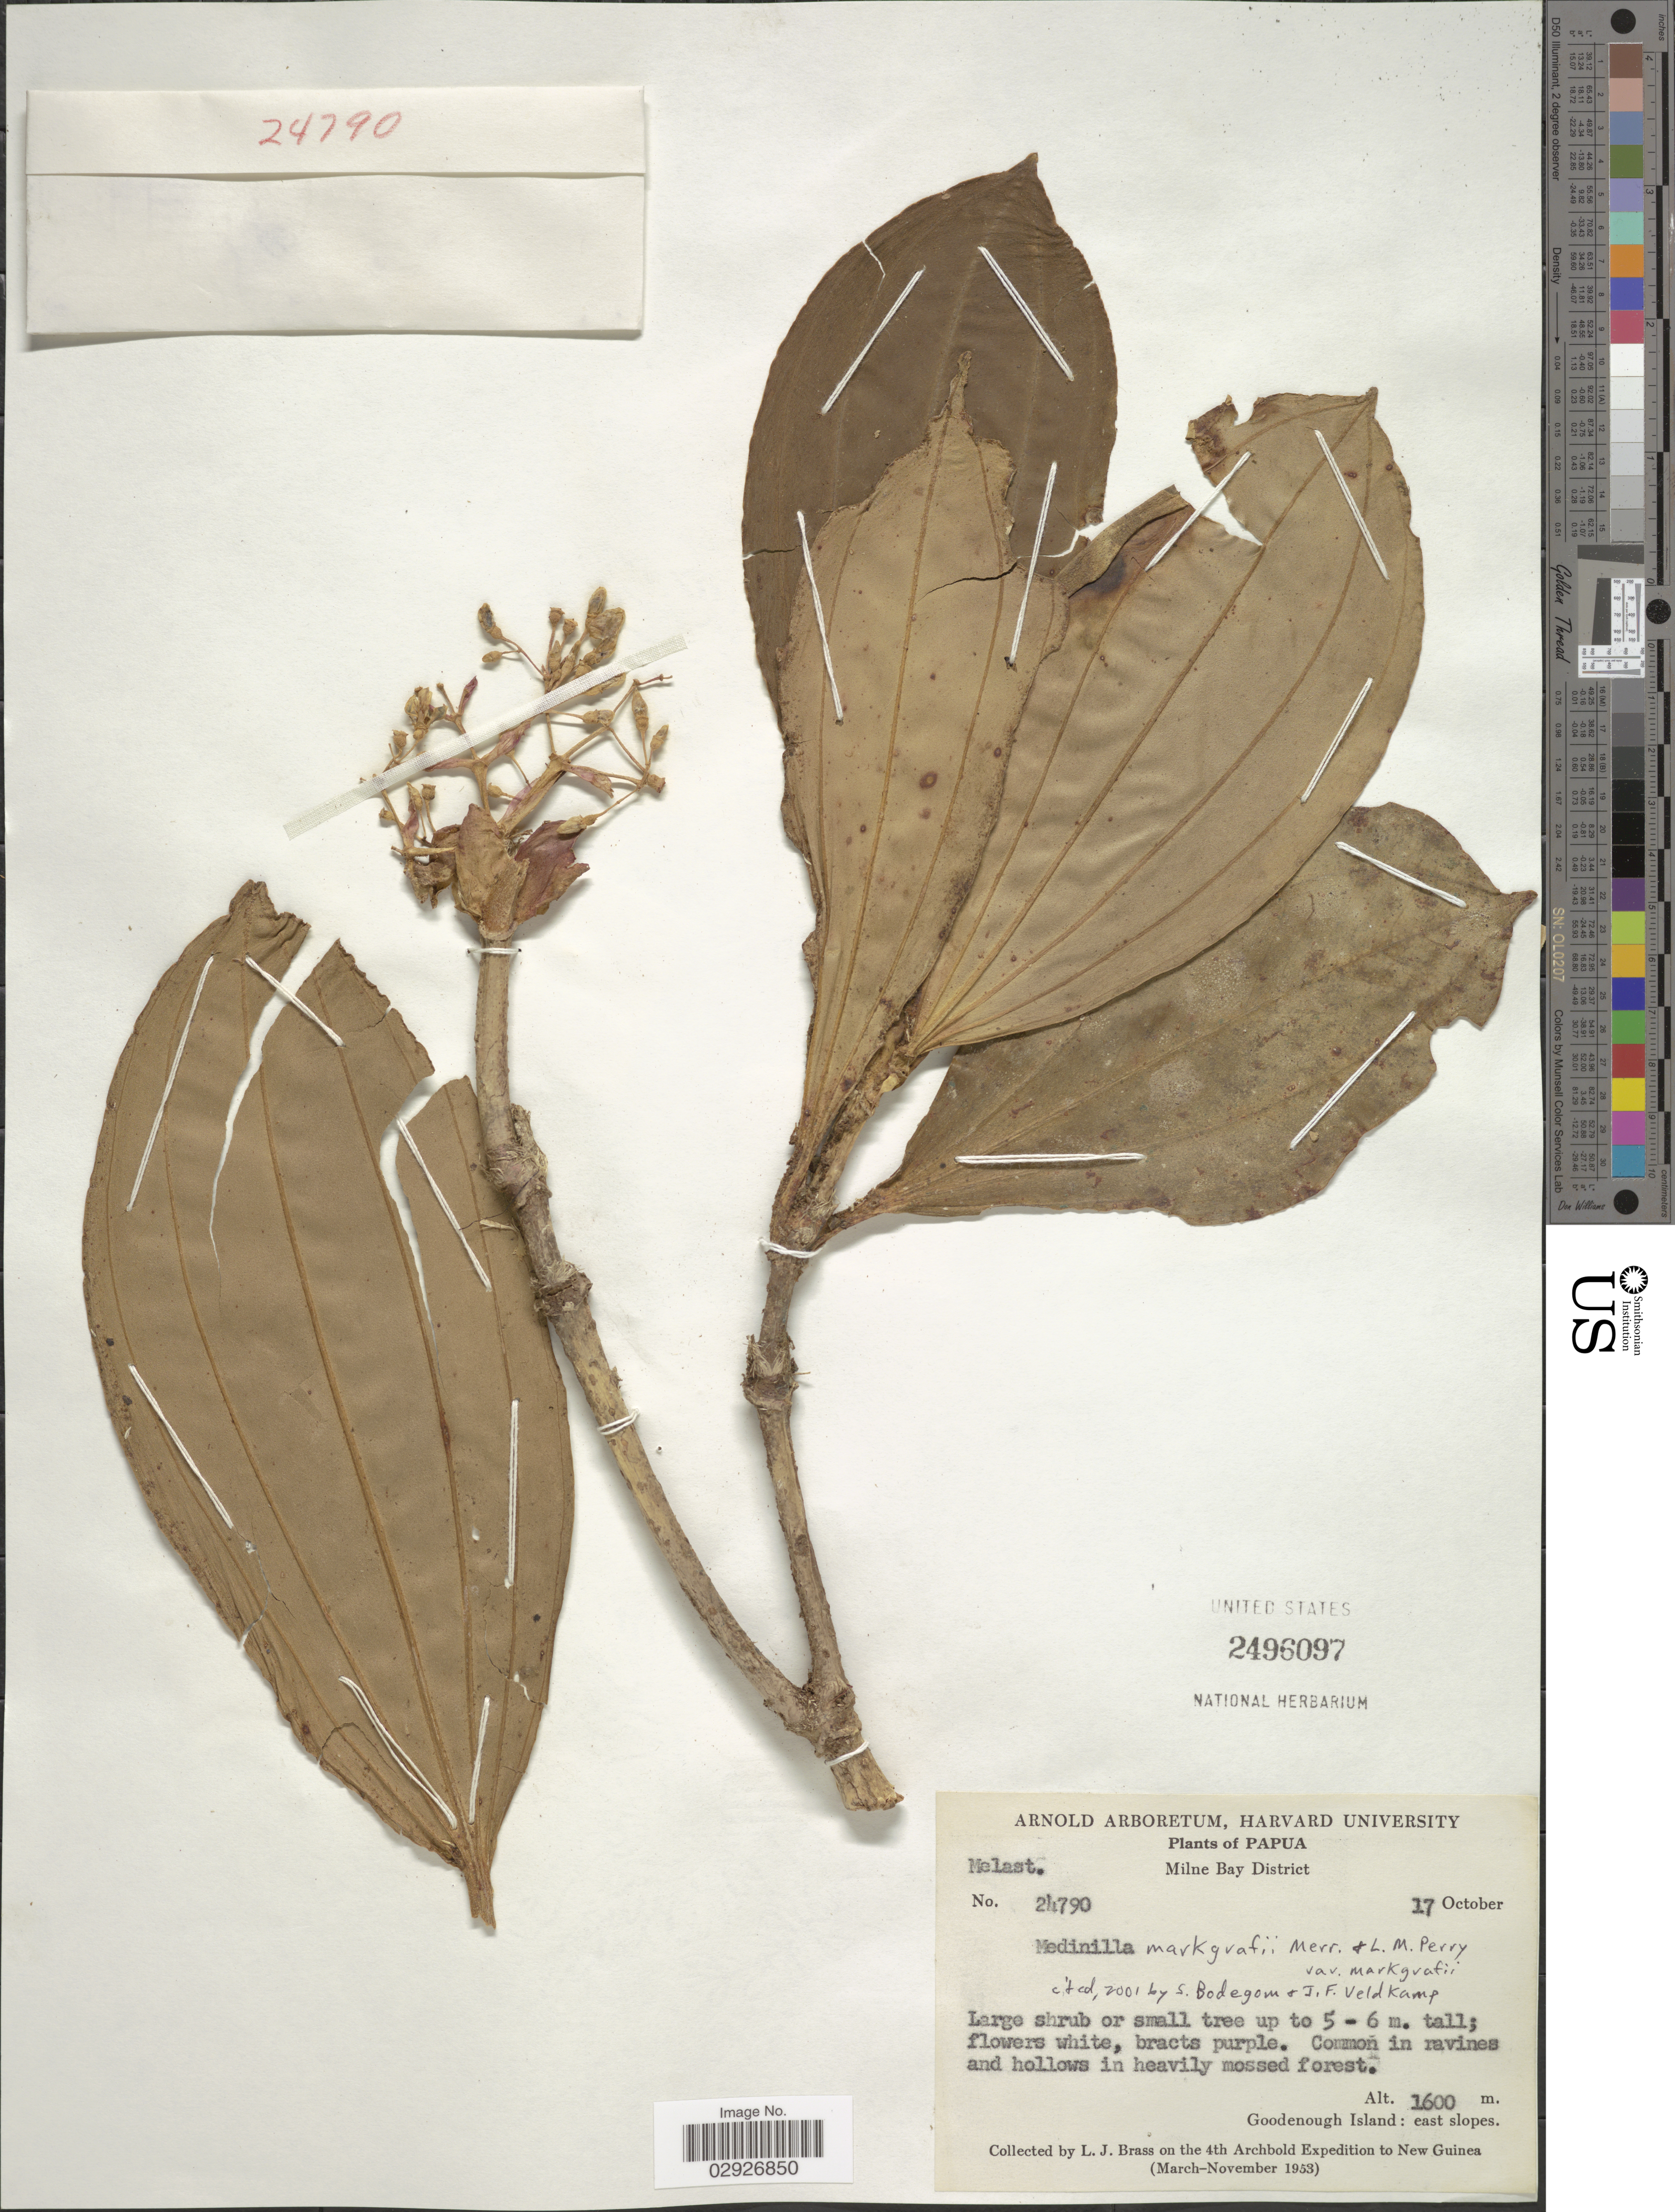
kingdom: Plantae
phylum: Tracheophyta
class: Magnoliopsida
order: Myrtales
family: Melastomataceae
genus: Medinilla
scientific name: Medinilla markgrafi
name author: Merr. & L.M. Perry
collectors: L. J. Brass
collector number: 24790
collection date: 1953-10-17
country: Papua New Guinea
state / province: Milne Bay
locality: Milne Bay District. Goodenough Island: east slopes.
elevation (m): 1600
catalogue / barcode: US 2496097